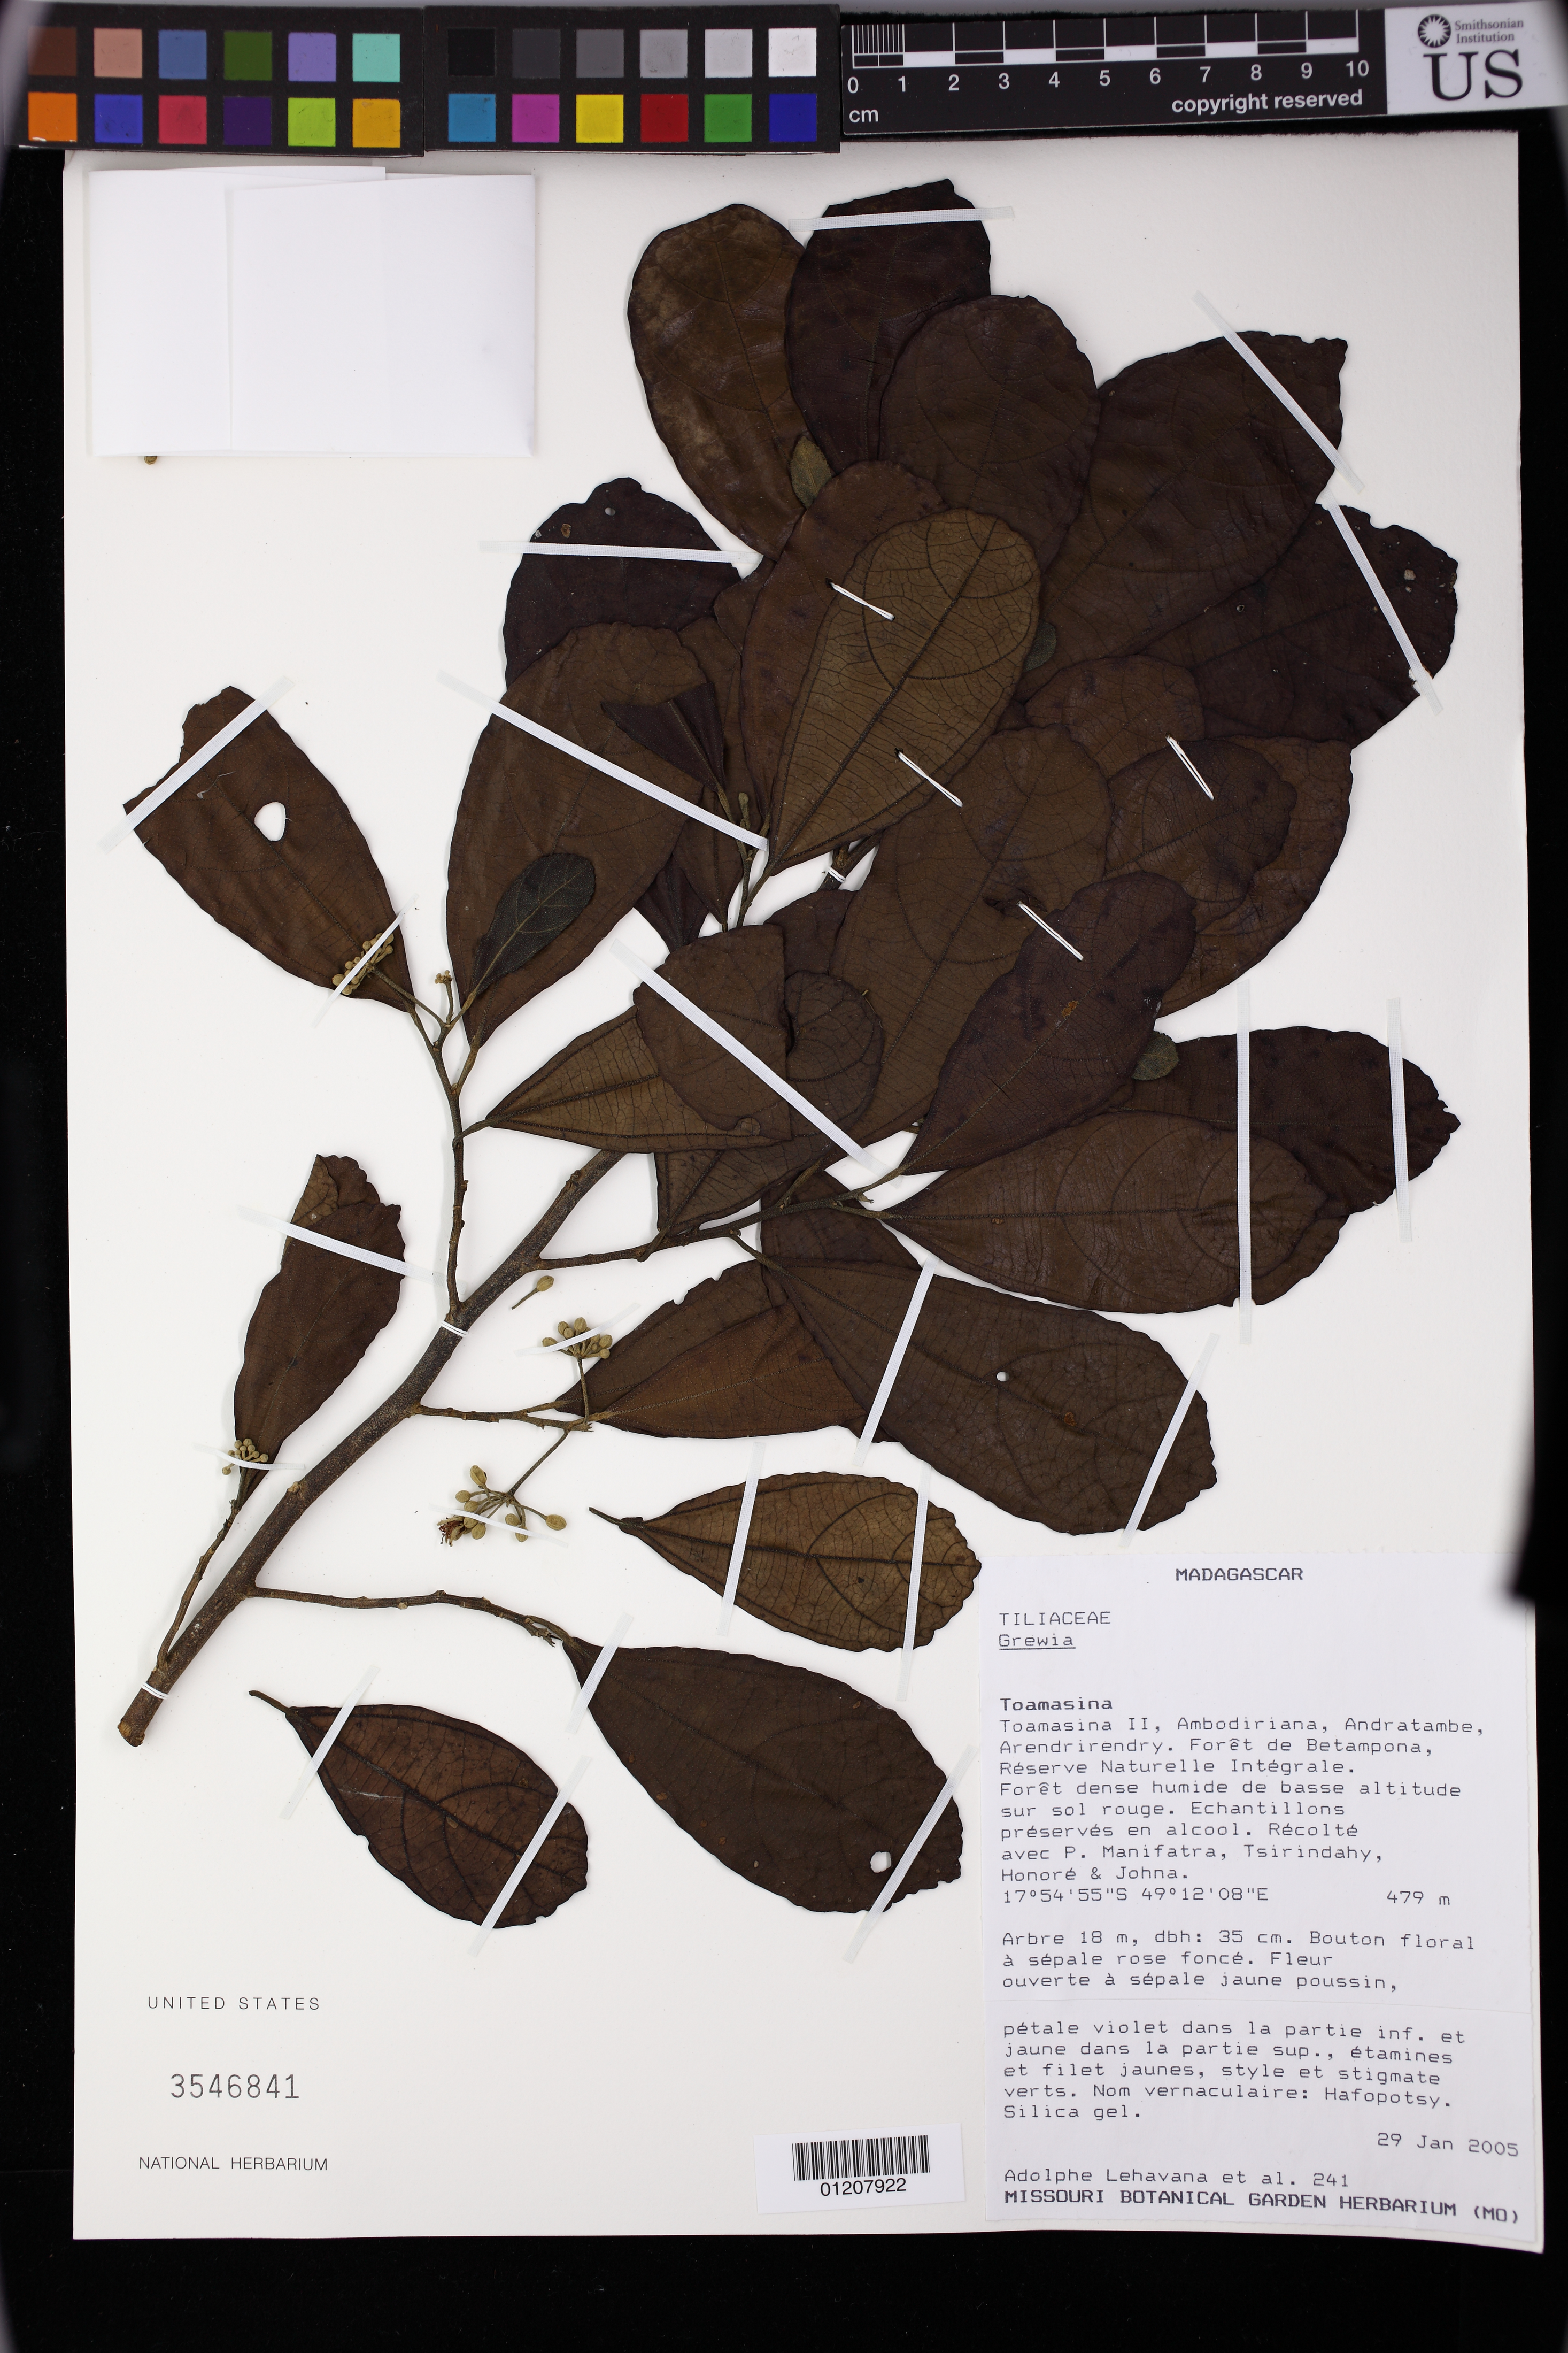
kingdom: Plantae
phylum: Tracheophyta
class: Magnoliopsida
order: Malvales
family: Malvaceae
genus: Grewia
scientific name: Grewia sp.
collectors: A. Lehavana, P. Manifatra, Tsirindahy, -- & Honoré, --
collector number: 241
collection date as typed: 29 Jan 2005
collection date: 2005-01-29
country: Madagascar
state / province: Atsinanana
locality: Toamasina. Toamasina II, Ambodiriana, Andratambe, Arendrirendry. Forêt de Betampona, Réserve Naturelle Intégrale. Forêt dense humide de basse altitude sur sol rouge.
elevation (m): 479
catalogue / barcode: US 3546841